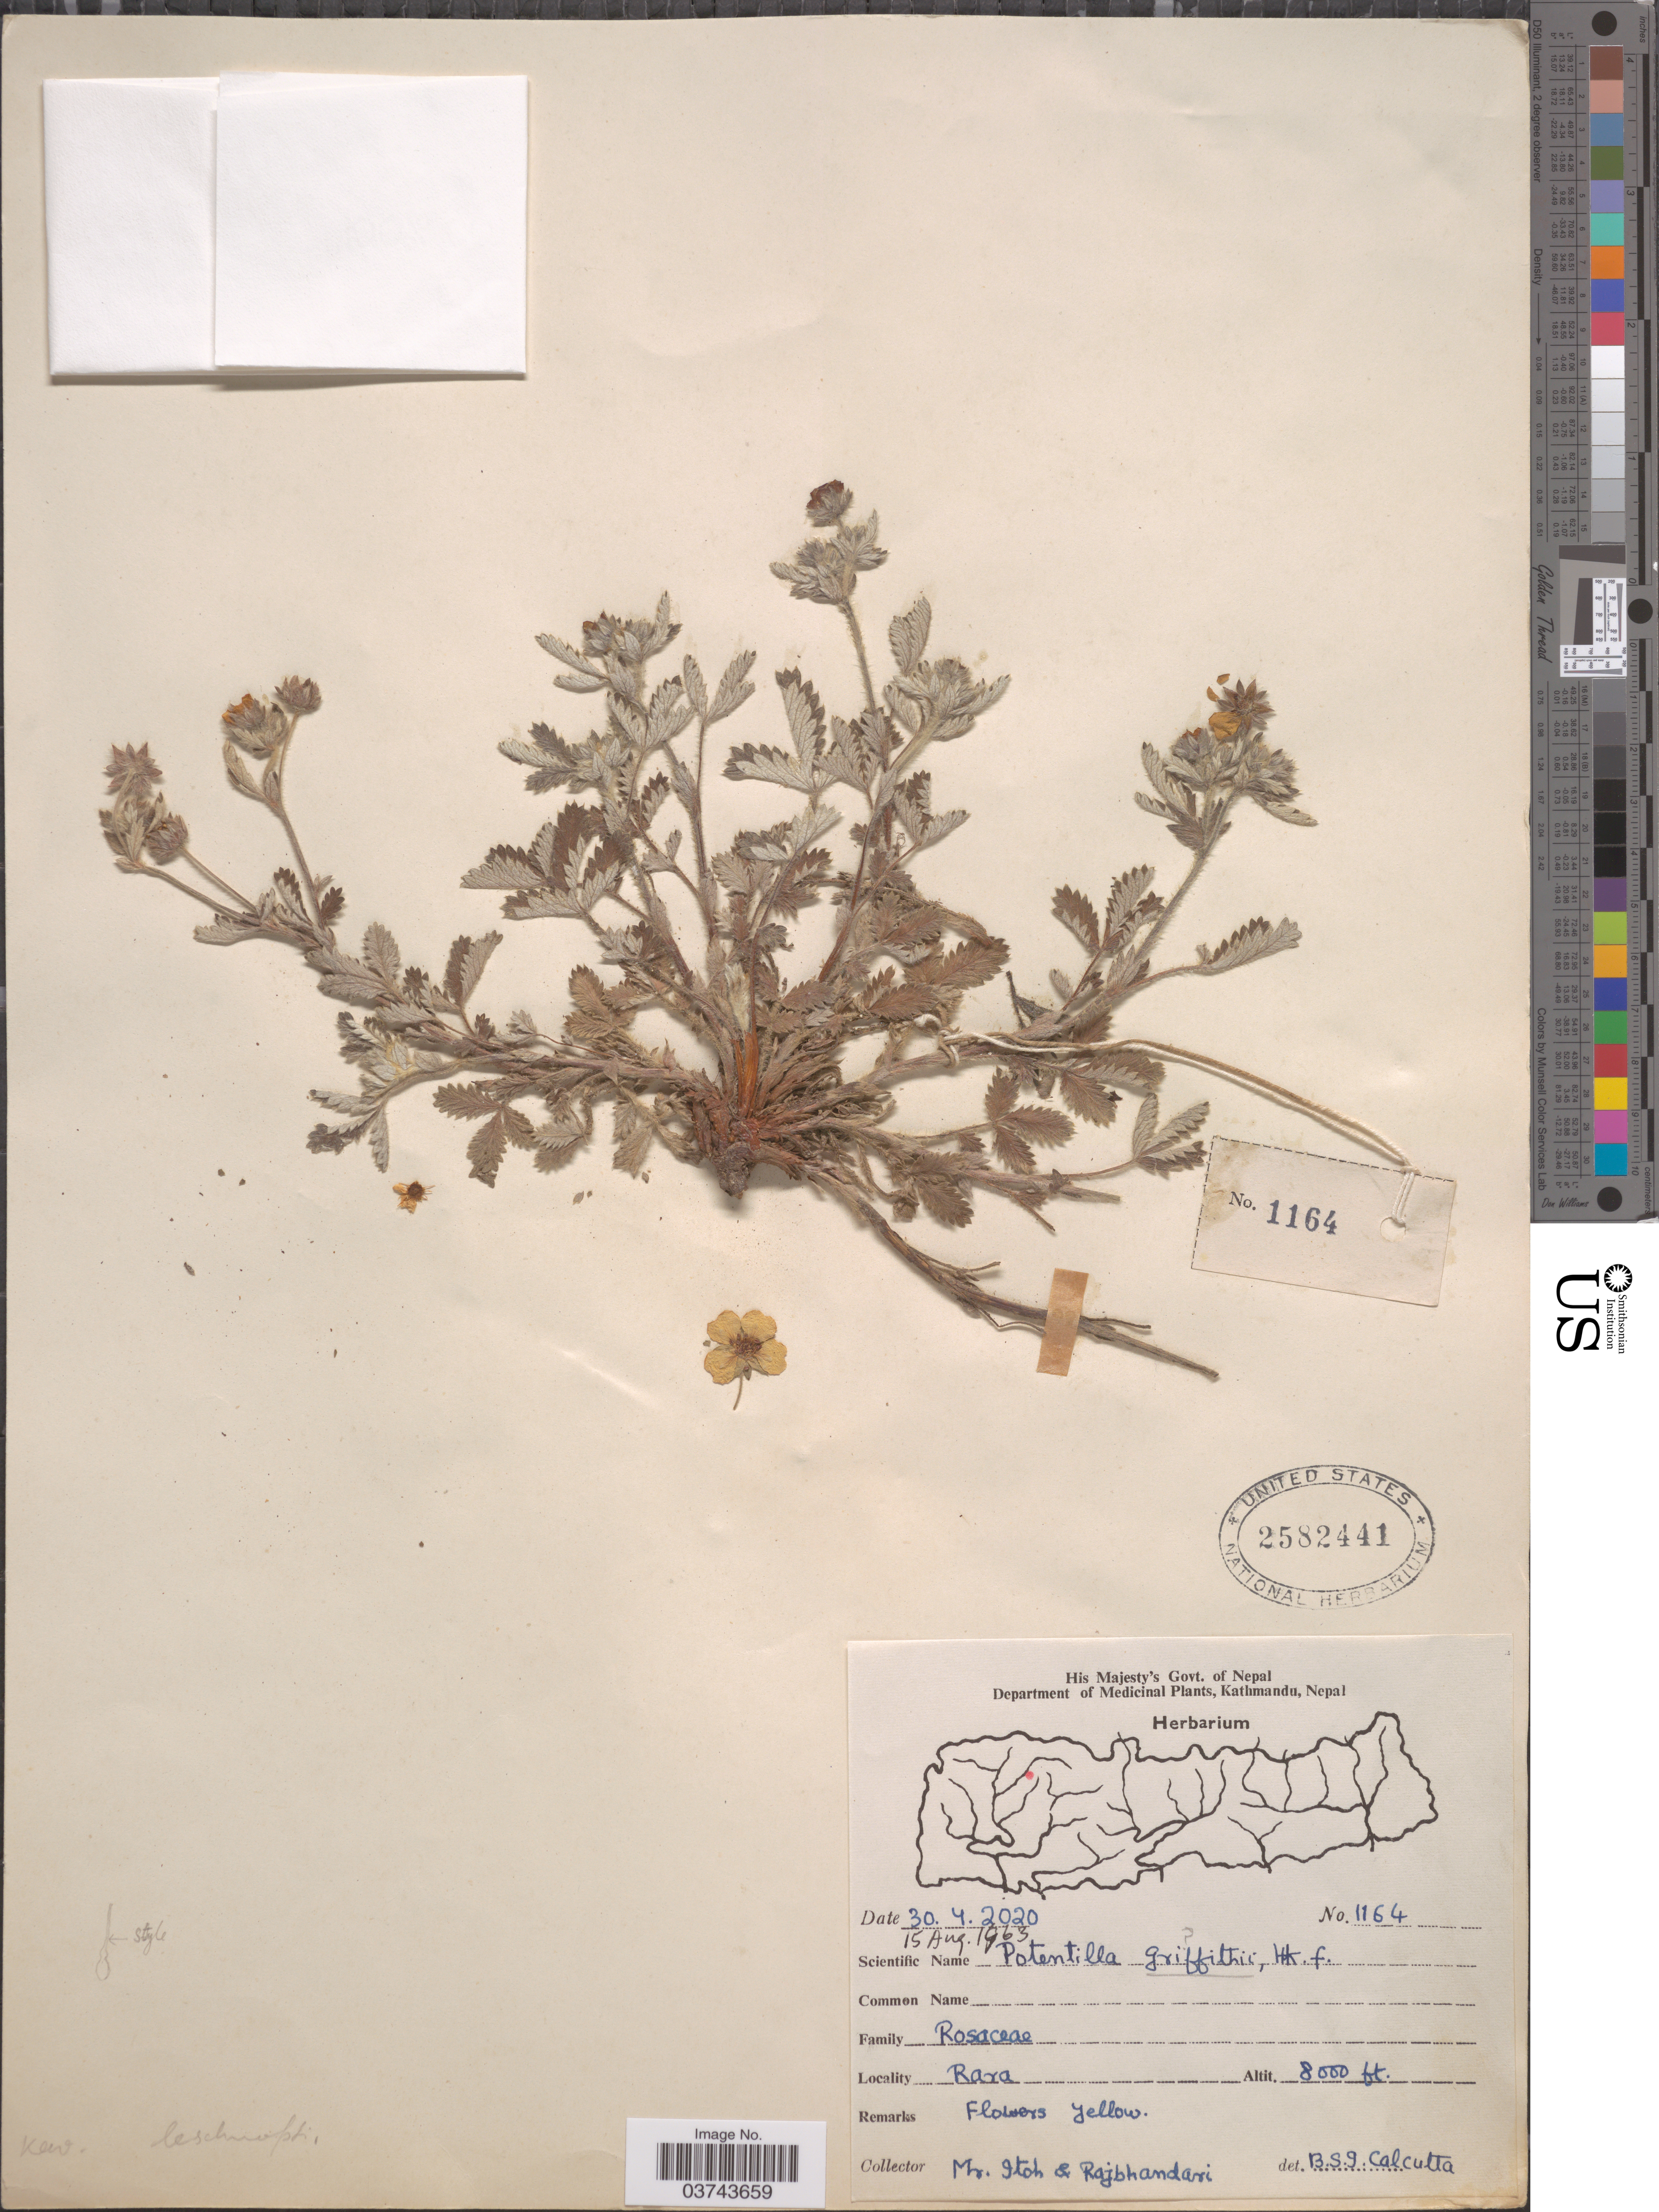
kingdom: Plantae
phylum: Tracheophyta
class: Magnoliopsida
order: Rosales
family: Rosaceae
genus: Potentilla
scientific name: Potentilla griffithii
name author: Hook. f.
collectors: Mr. Itoh & Rajbhandari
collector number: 1164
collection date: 1963-08-15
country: Nepal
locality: Rara.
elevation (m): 2438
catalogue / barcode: US 2582441